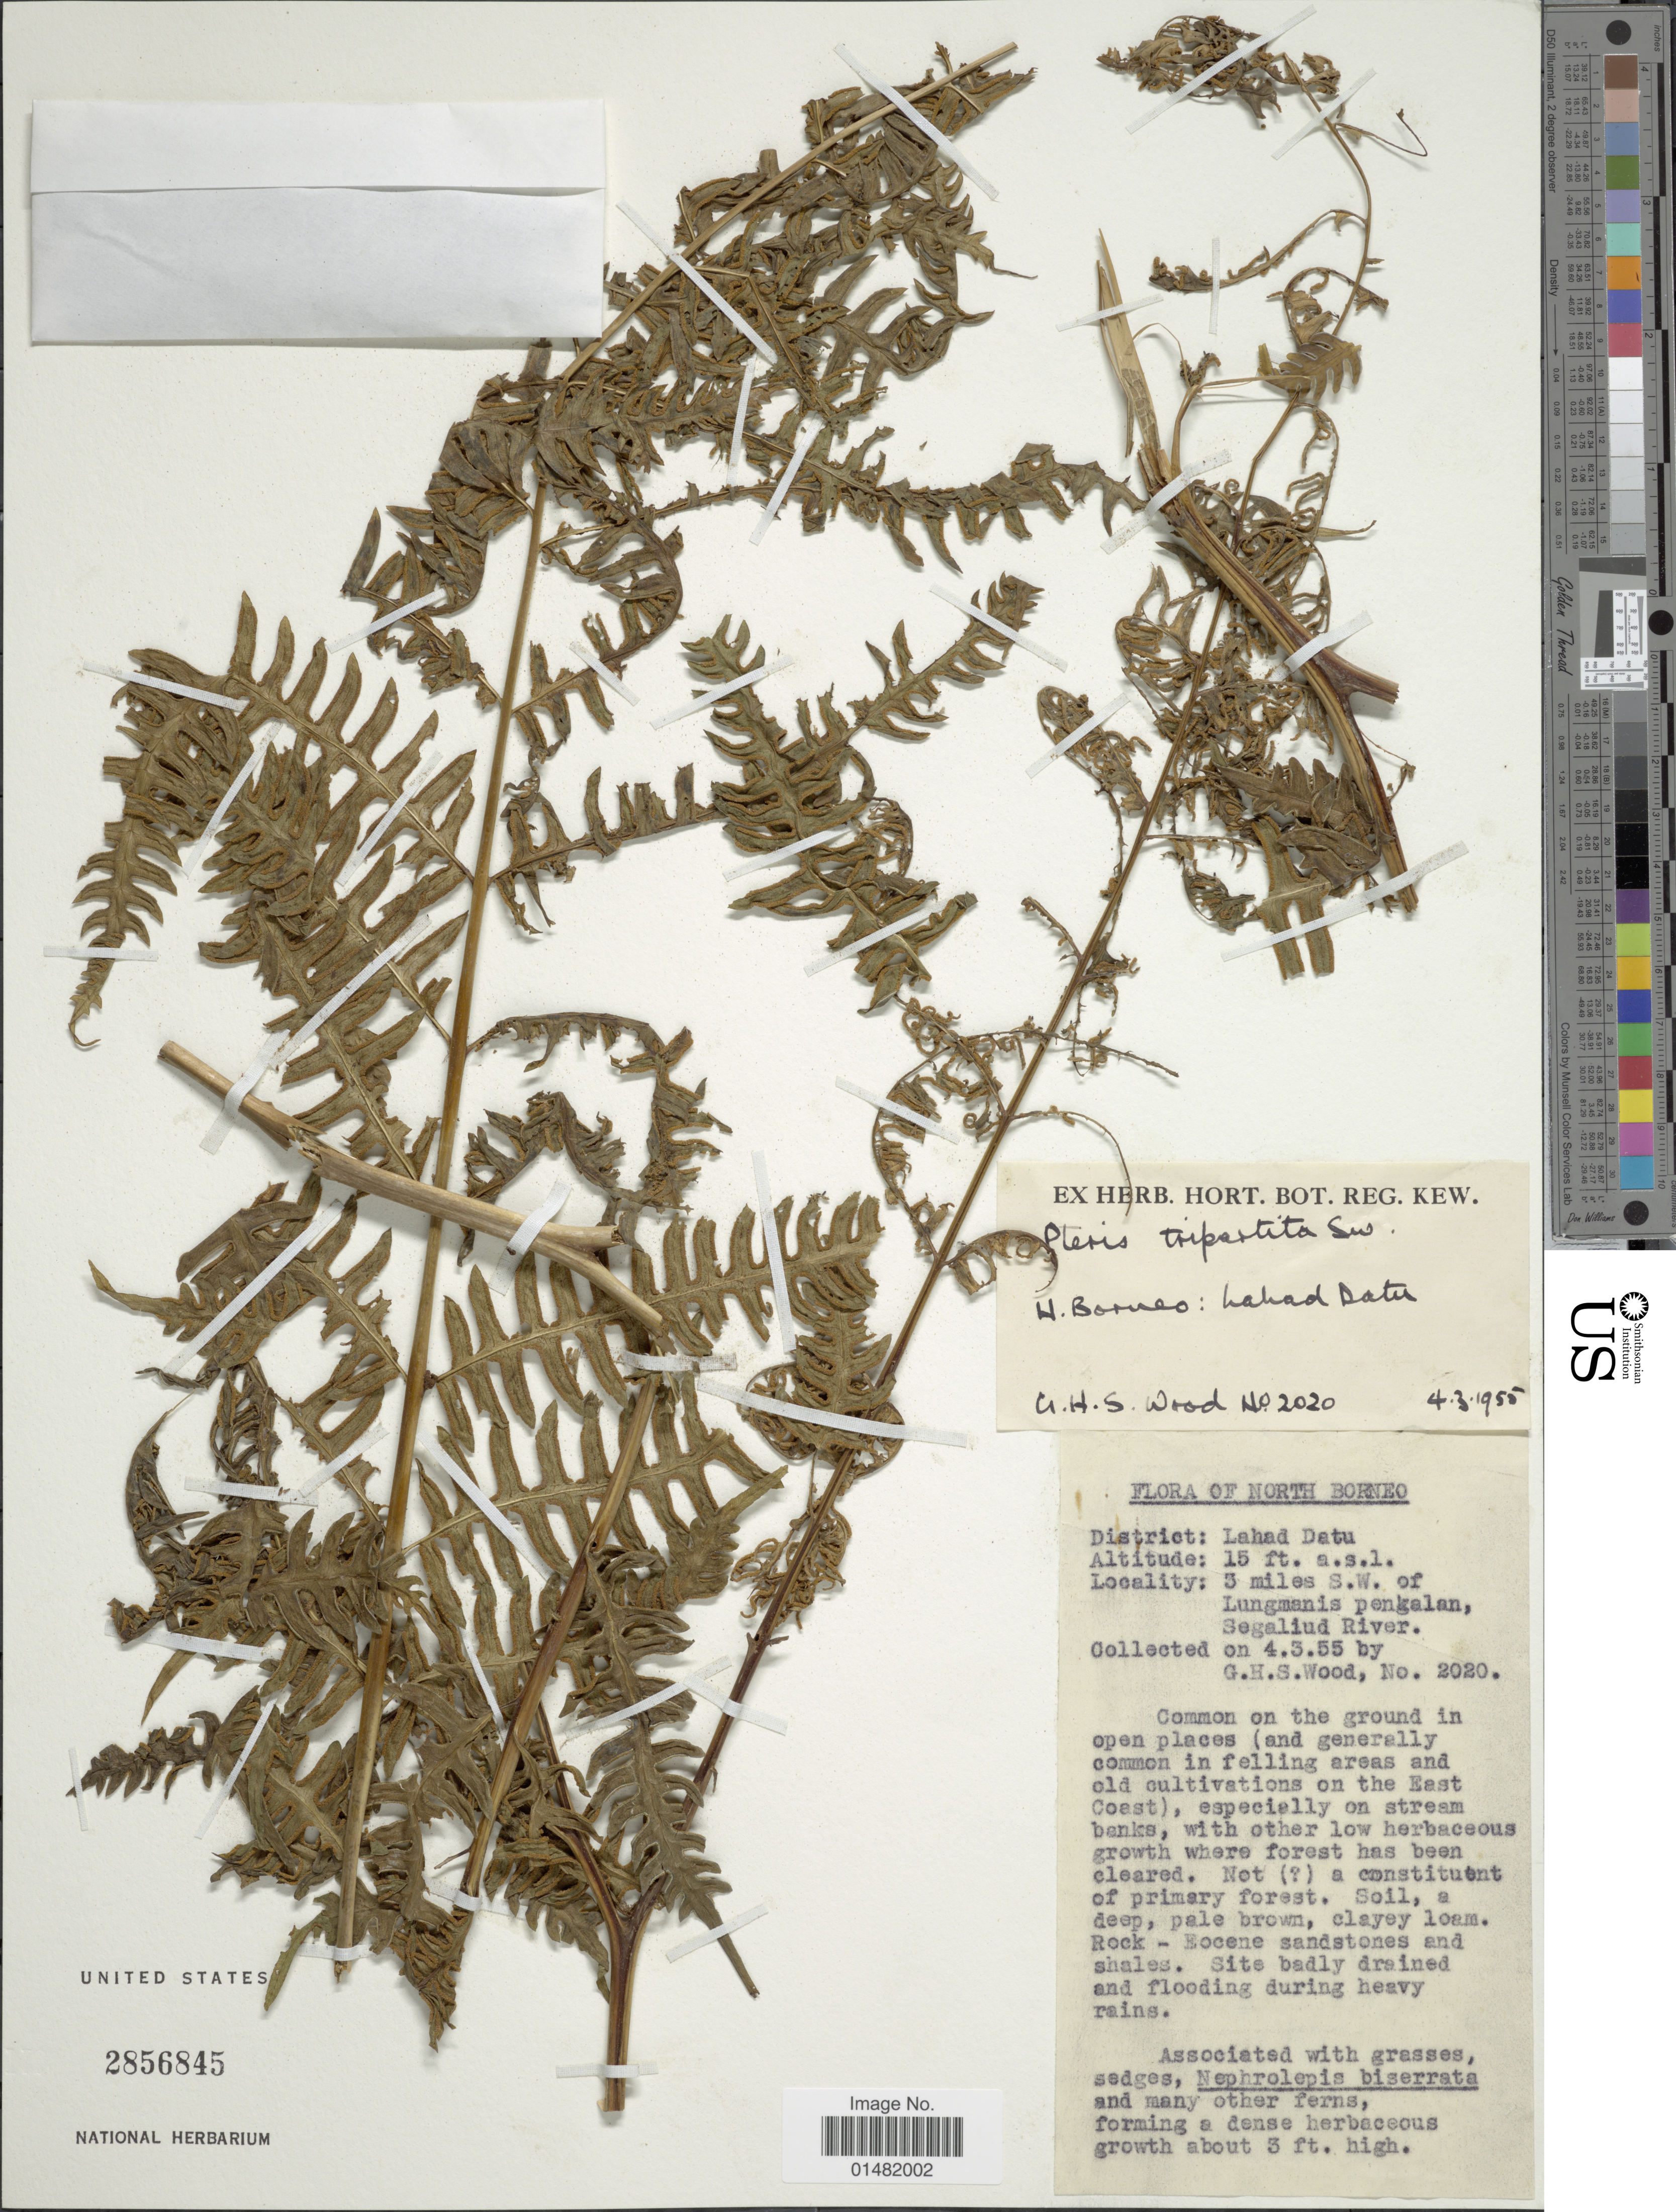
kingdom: Plantae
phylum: Tracheophyta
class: Polypodiopsida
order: Polypodiales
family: Pteridaceae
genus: Pteris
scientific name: Pteris tripartita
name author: Sw.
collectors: G. Wood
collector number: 2020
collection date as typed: Transcribed d/m/y: 4/3/55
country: Malaysia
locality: North Borneo, District: Lahad Datu, 5 miles S.W. of Lungmanis pengalan, Segaliud River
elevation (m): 5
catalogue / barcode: US 2856845